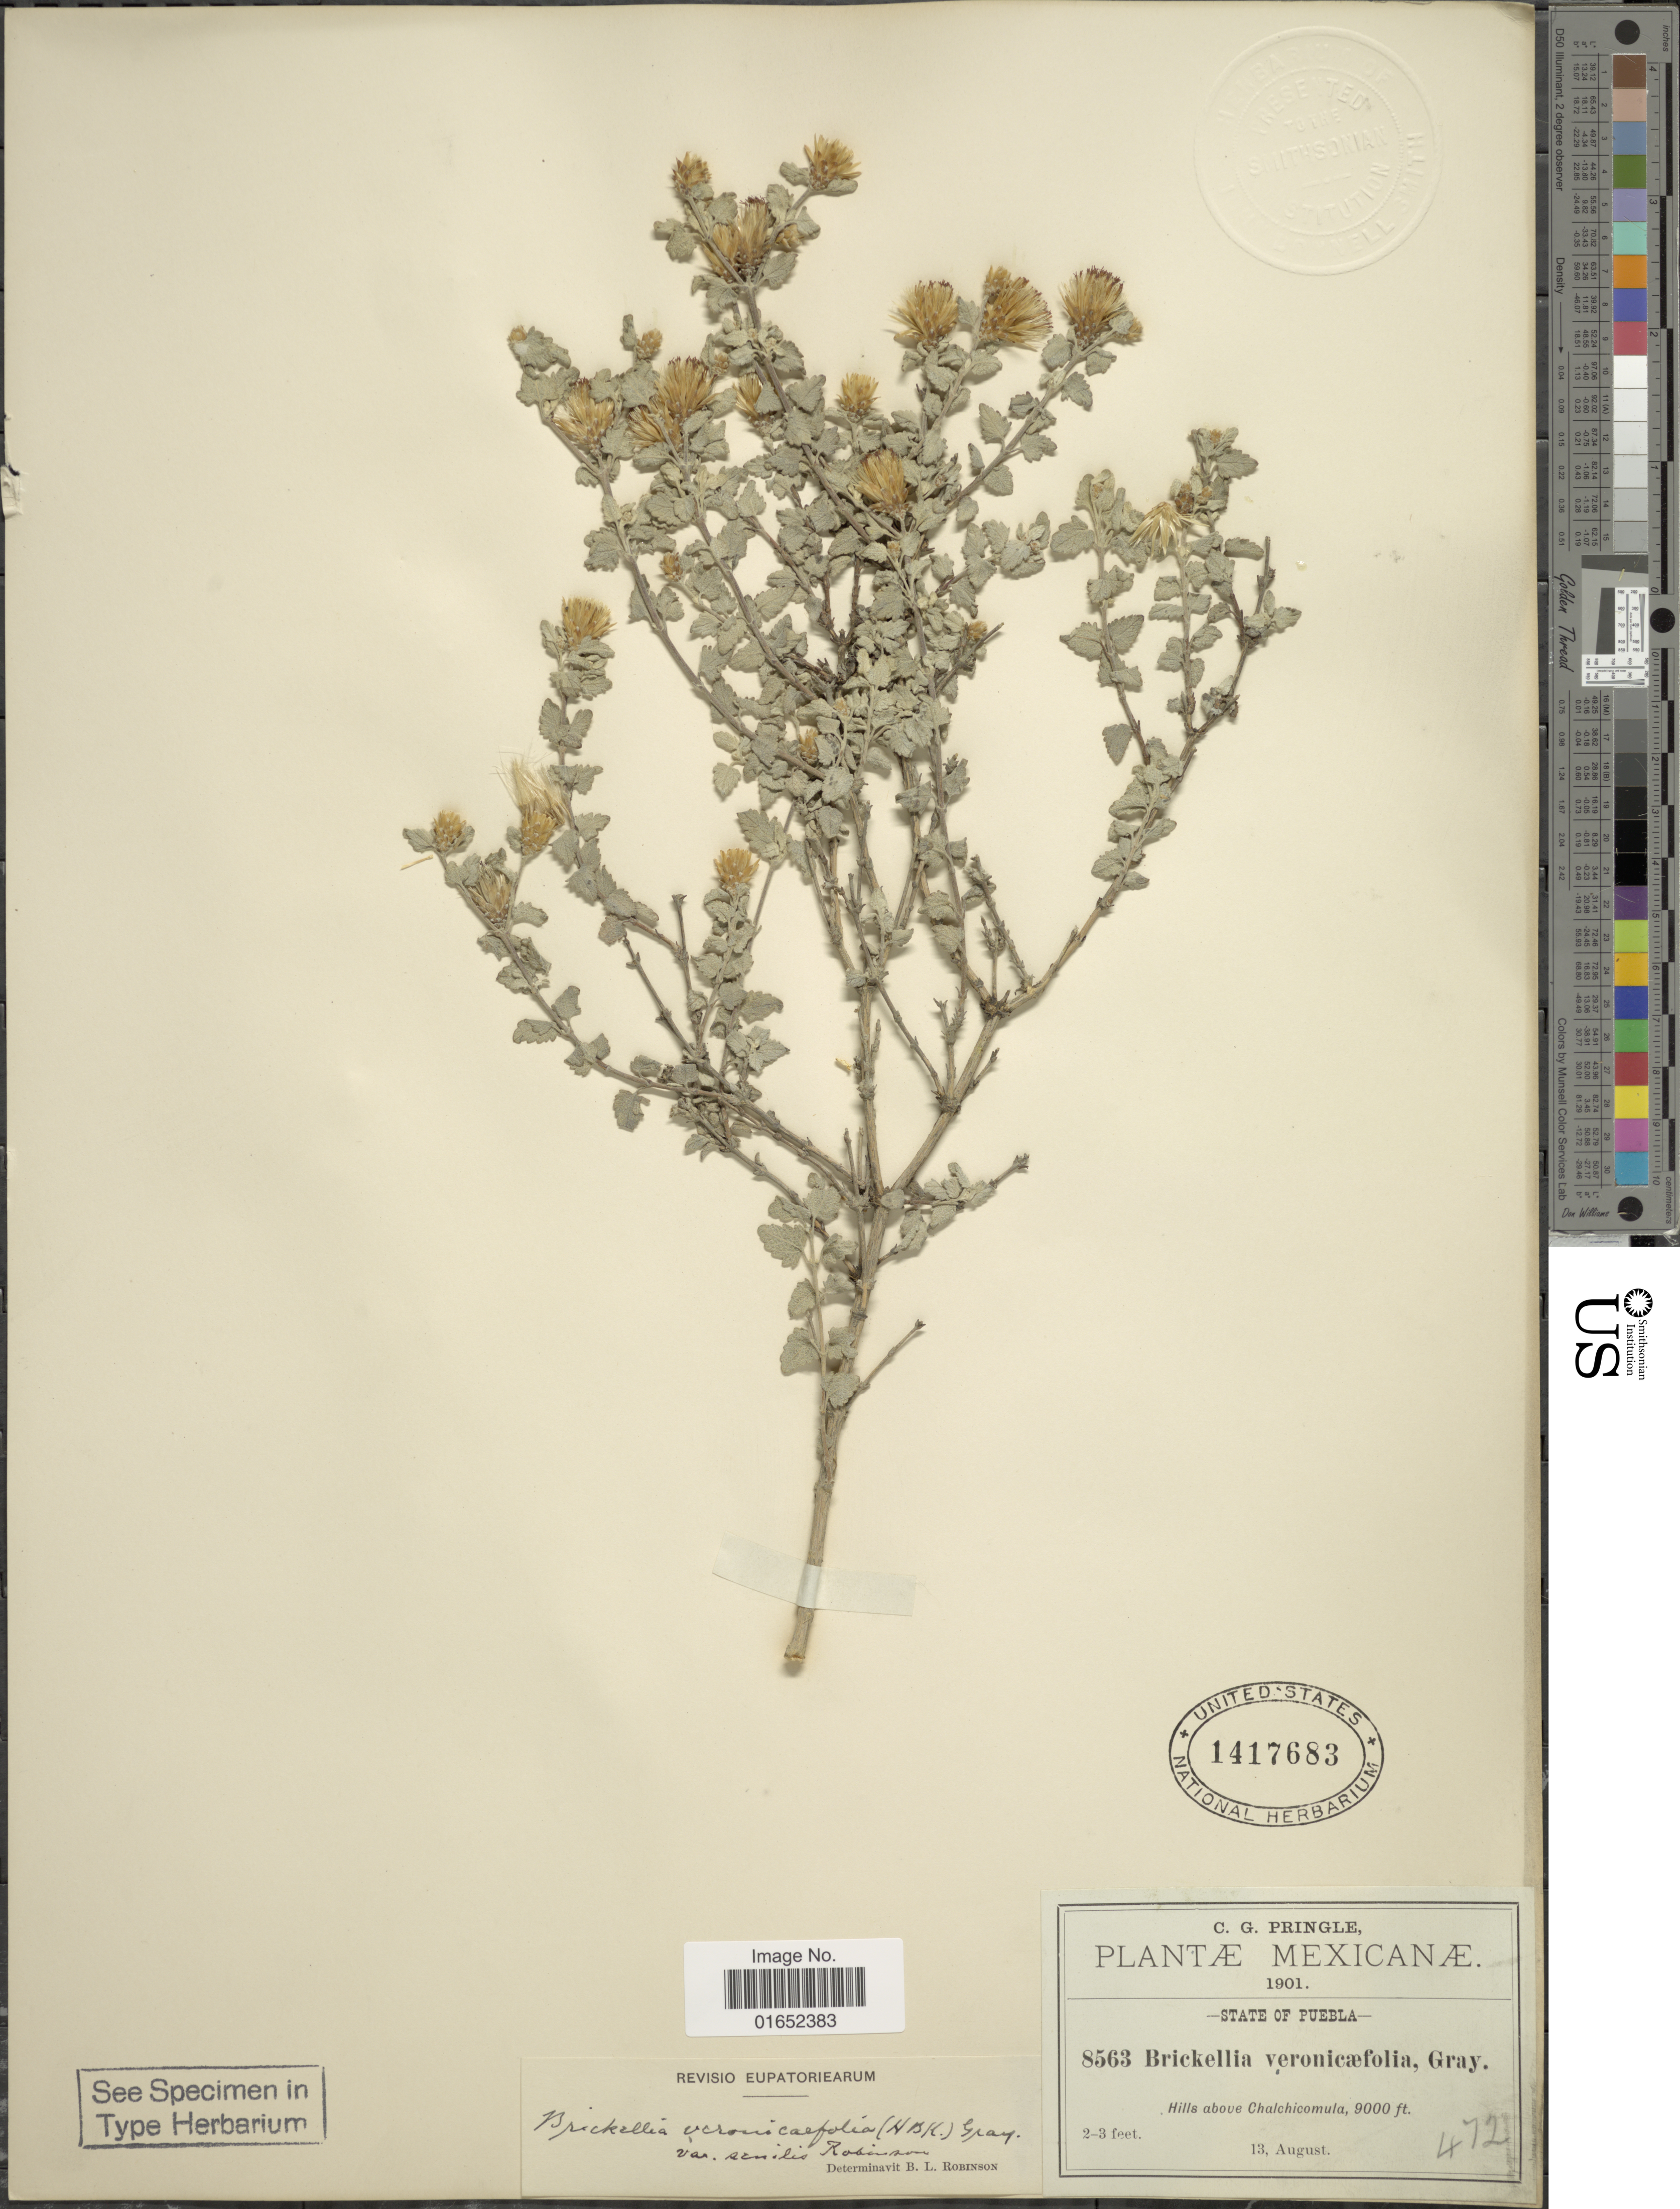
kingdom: Plantae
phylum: Tracheophyta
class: Magnoliopsida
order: Asterales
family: Asteraceae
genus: Brickellia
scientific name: Brickellia veronicaefolia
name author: (Kunth) A. Gray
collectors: C. G. Pringle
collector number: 8563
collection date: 1901-08-13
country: Mexico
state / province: Puebla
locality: Hills above Chalchicomula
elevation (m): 2743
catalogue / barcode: US 1417683